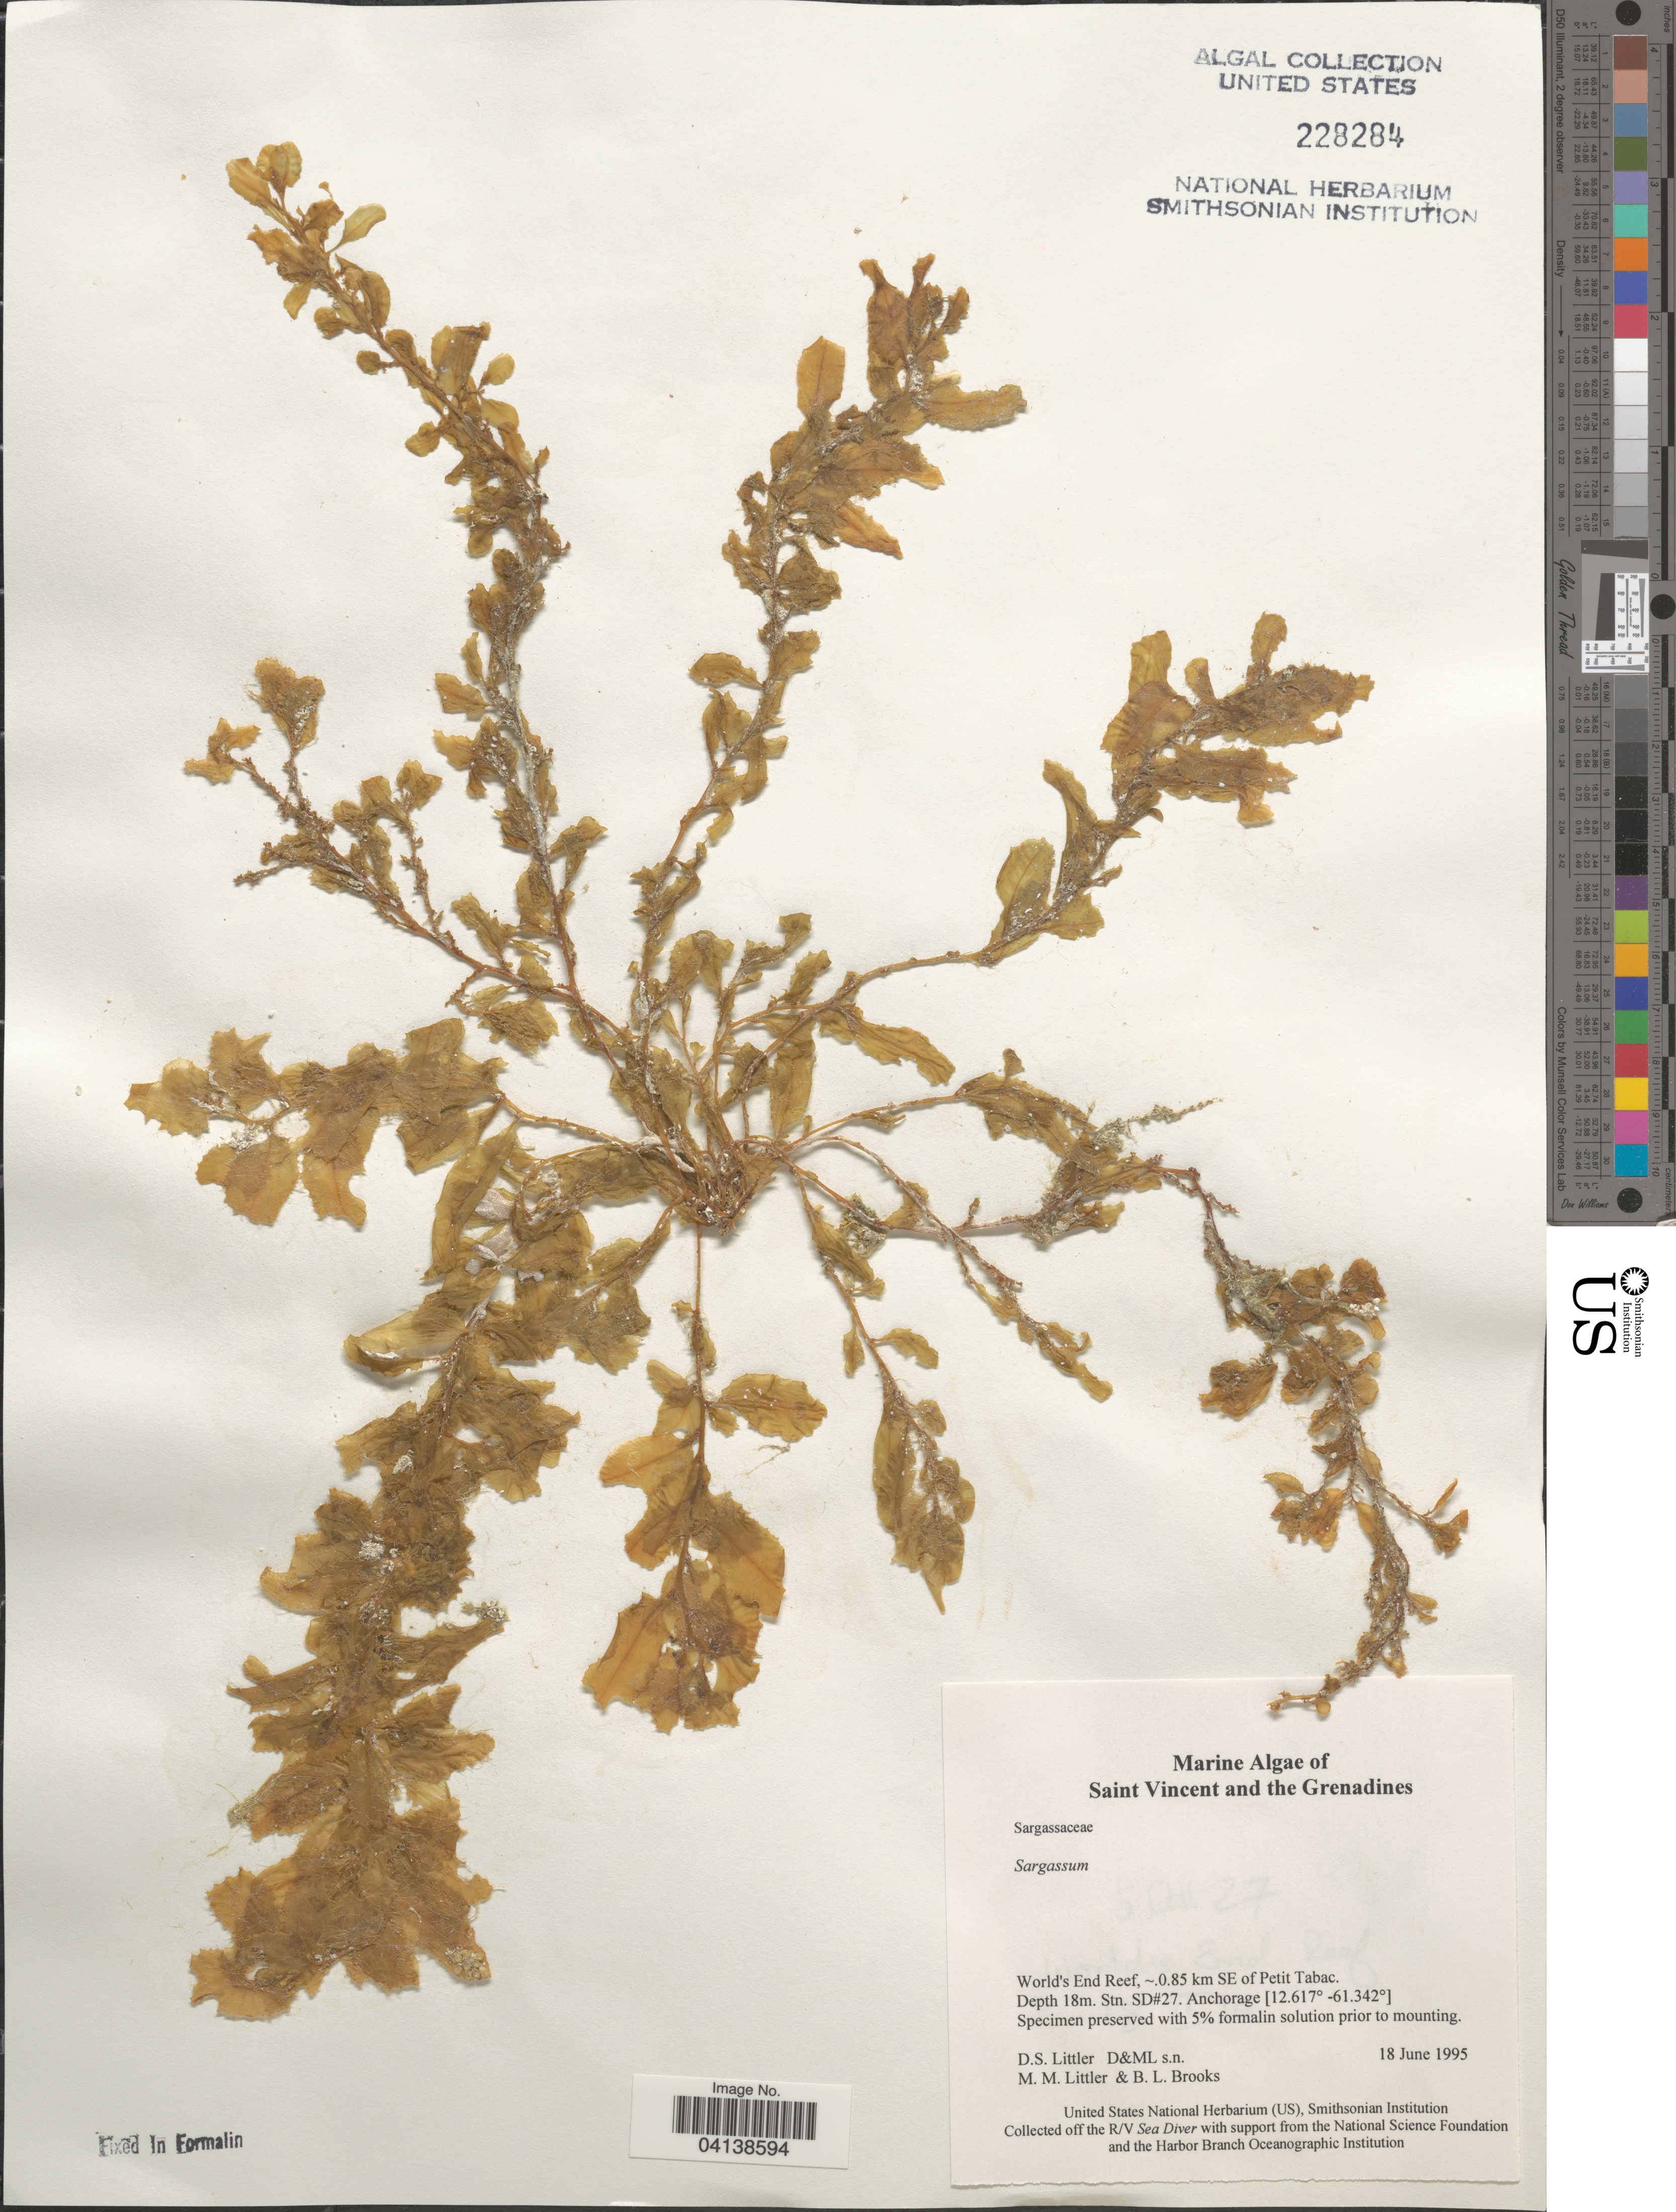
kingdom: Chromista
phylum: Ochrophyta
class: Phaeophyceae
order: Fucales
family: Sargassaceae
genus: Sargassum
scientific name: Sargassum sp.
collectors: D. S. Littler & B. Brooks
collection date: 1995-06-18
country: St. Vincent - Grenadines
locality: Saint Vincent and the Grenadines. World's End Reef, ~.0.85 km SE of Petit Tabac. Stn. SD#27.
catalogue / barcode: US 228284